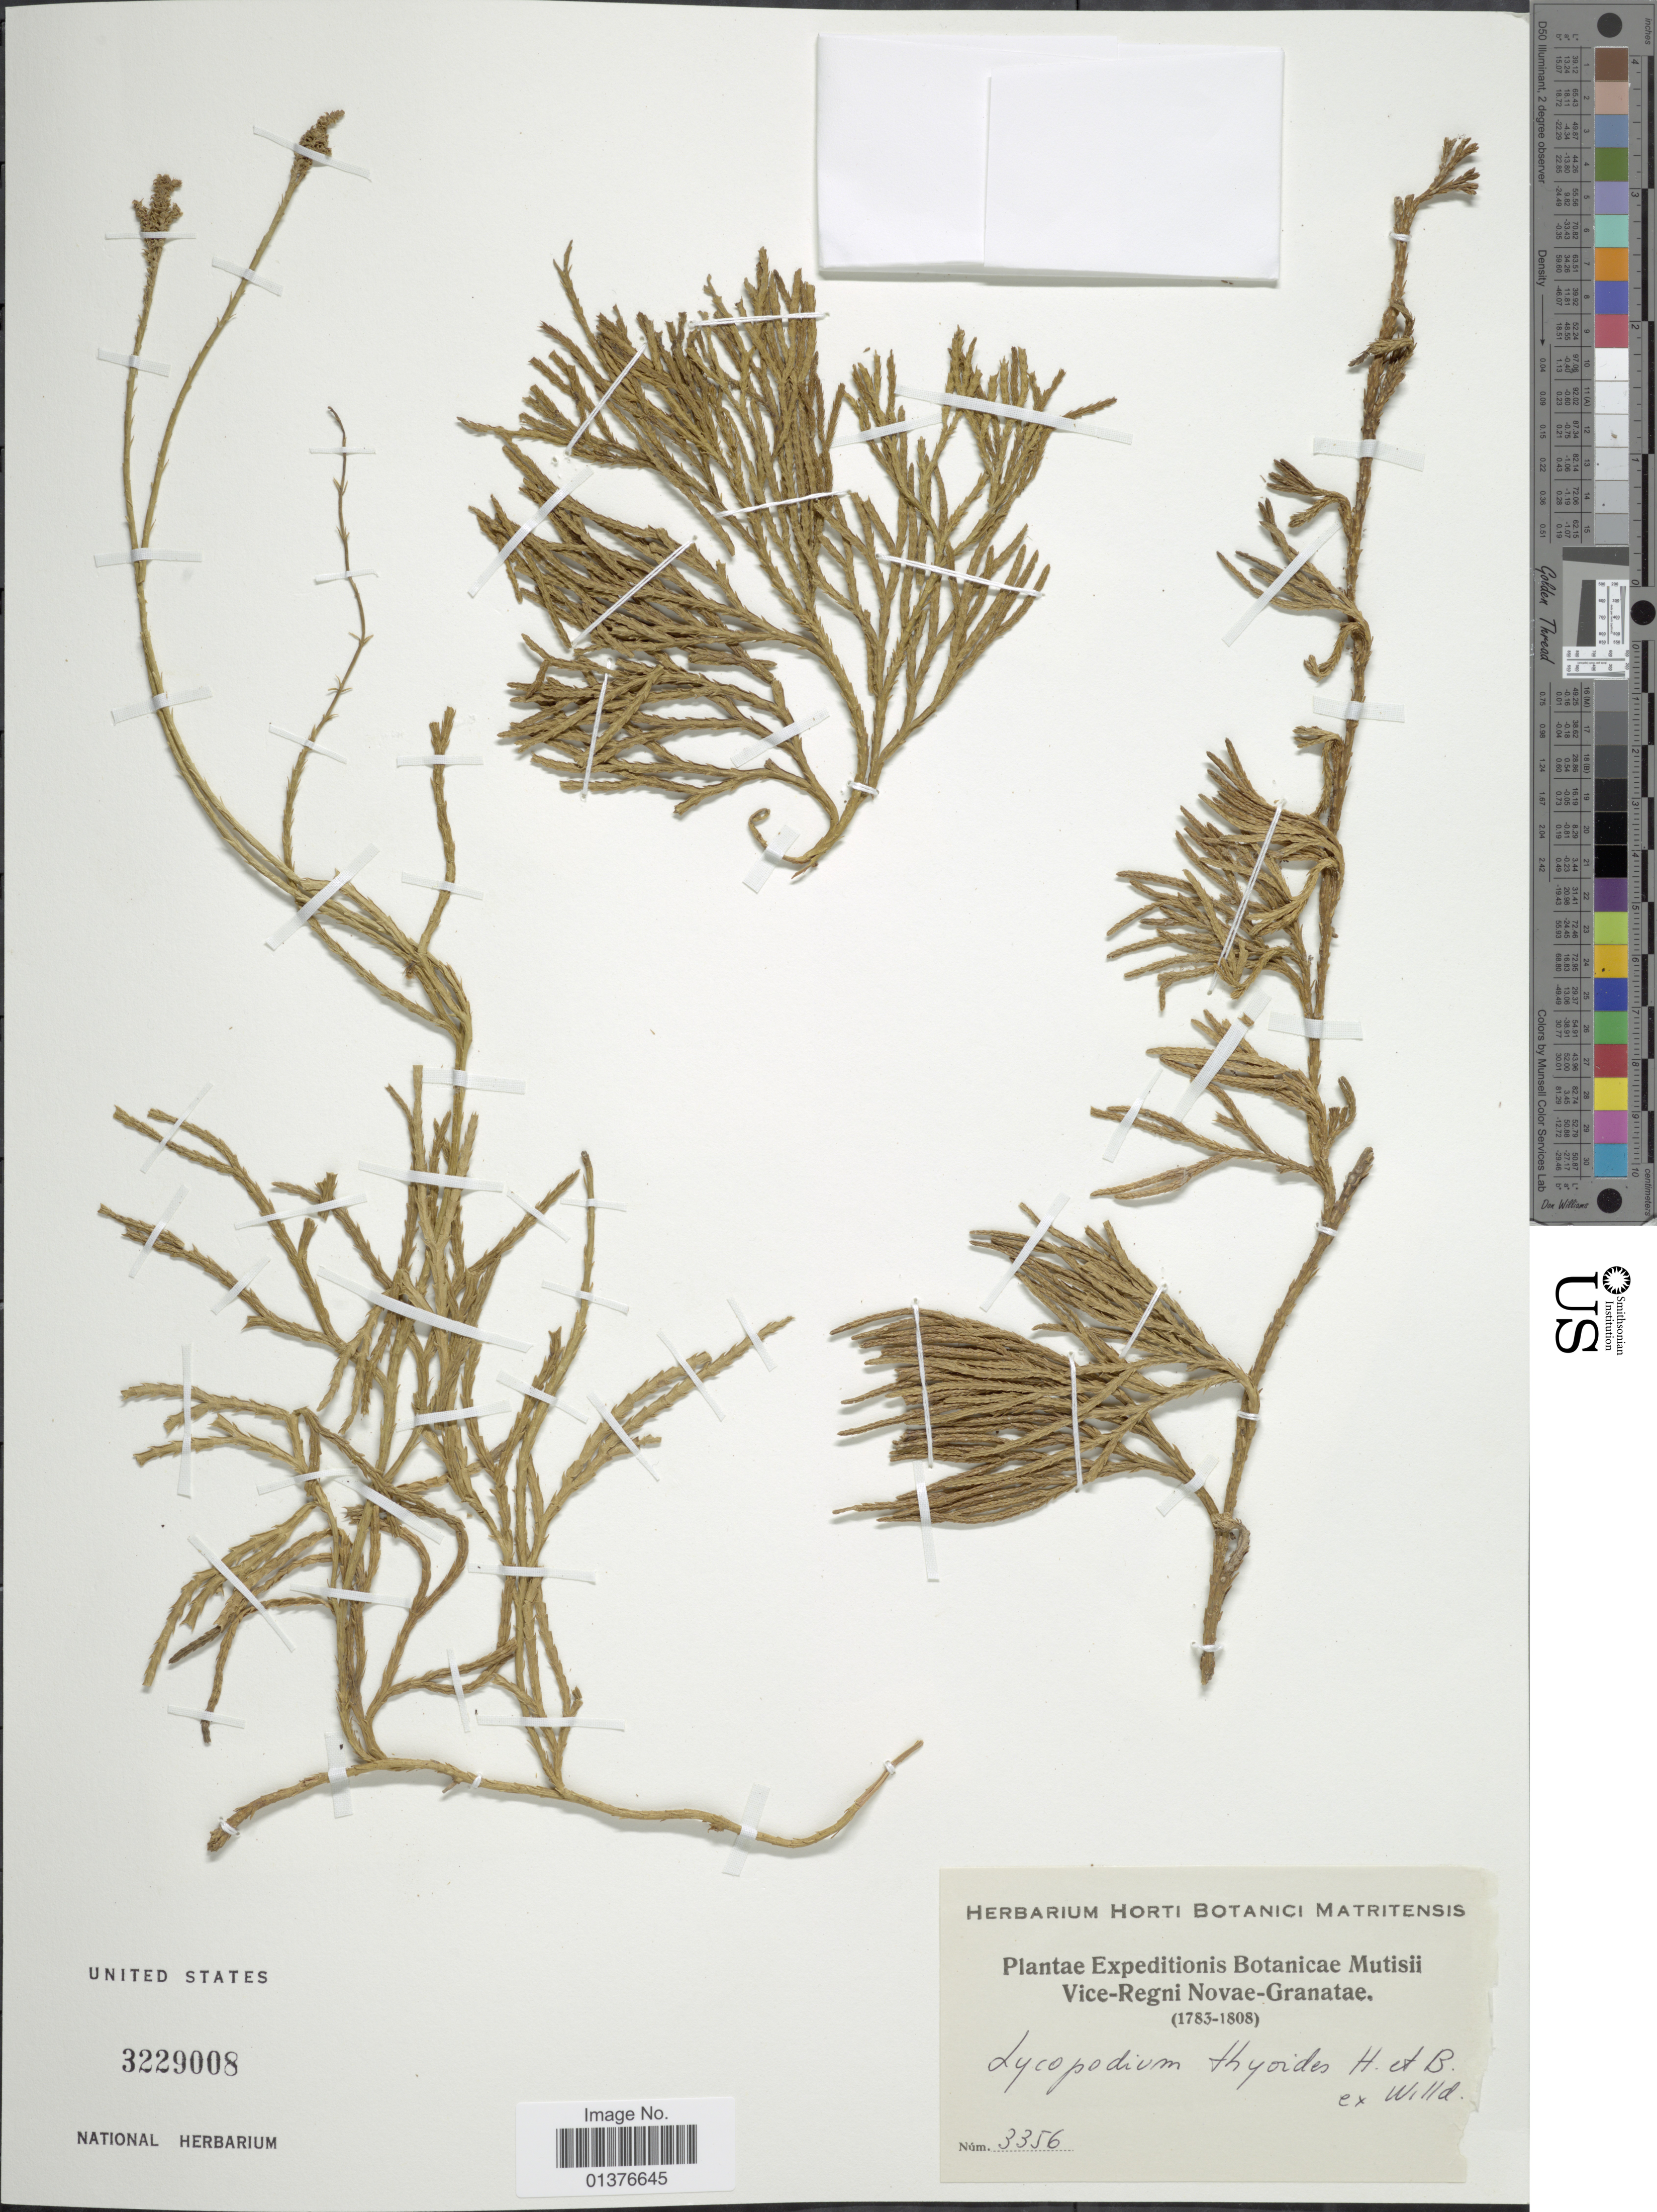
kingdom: Plantae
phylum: Tracheophyta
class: Lycopodiopsida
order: Lycopodiales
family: Lycopodiaceae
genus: Diphasiastrum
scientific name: Diphasiastrum thyoides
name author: (Humb. & Bonpl. ex Willd.) Holub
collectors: Herbarium Horti Botanici Matritensis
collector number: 3356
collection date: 1783/1808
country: Colombia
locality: Vice-Regni Novae-Granatae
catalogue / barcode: US 3229008